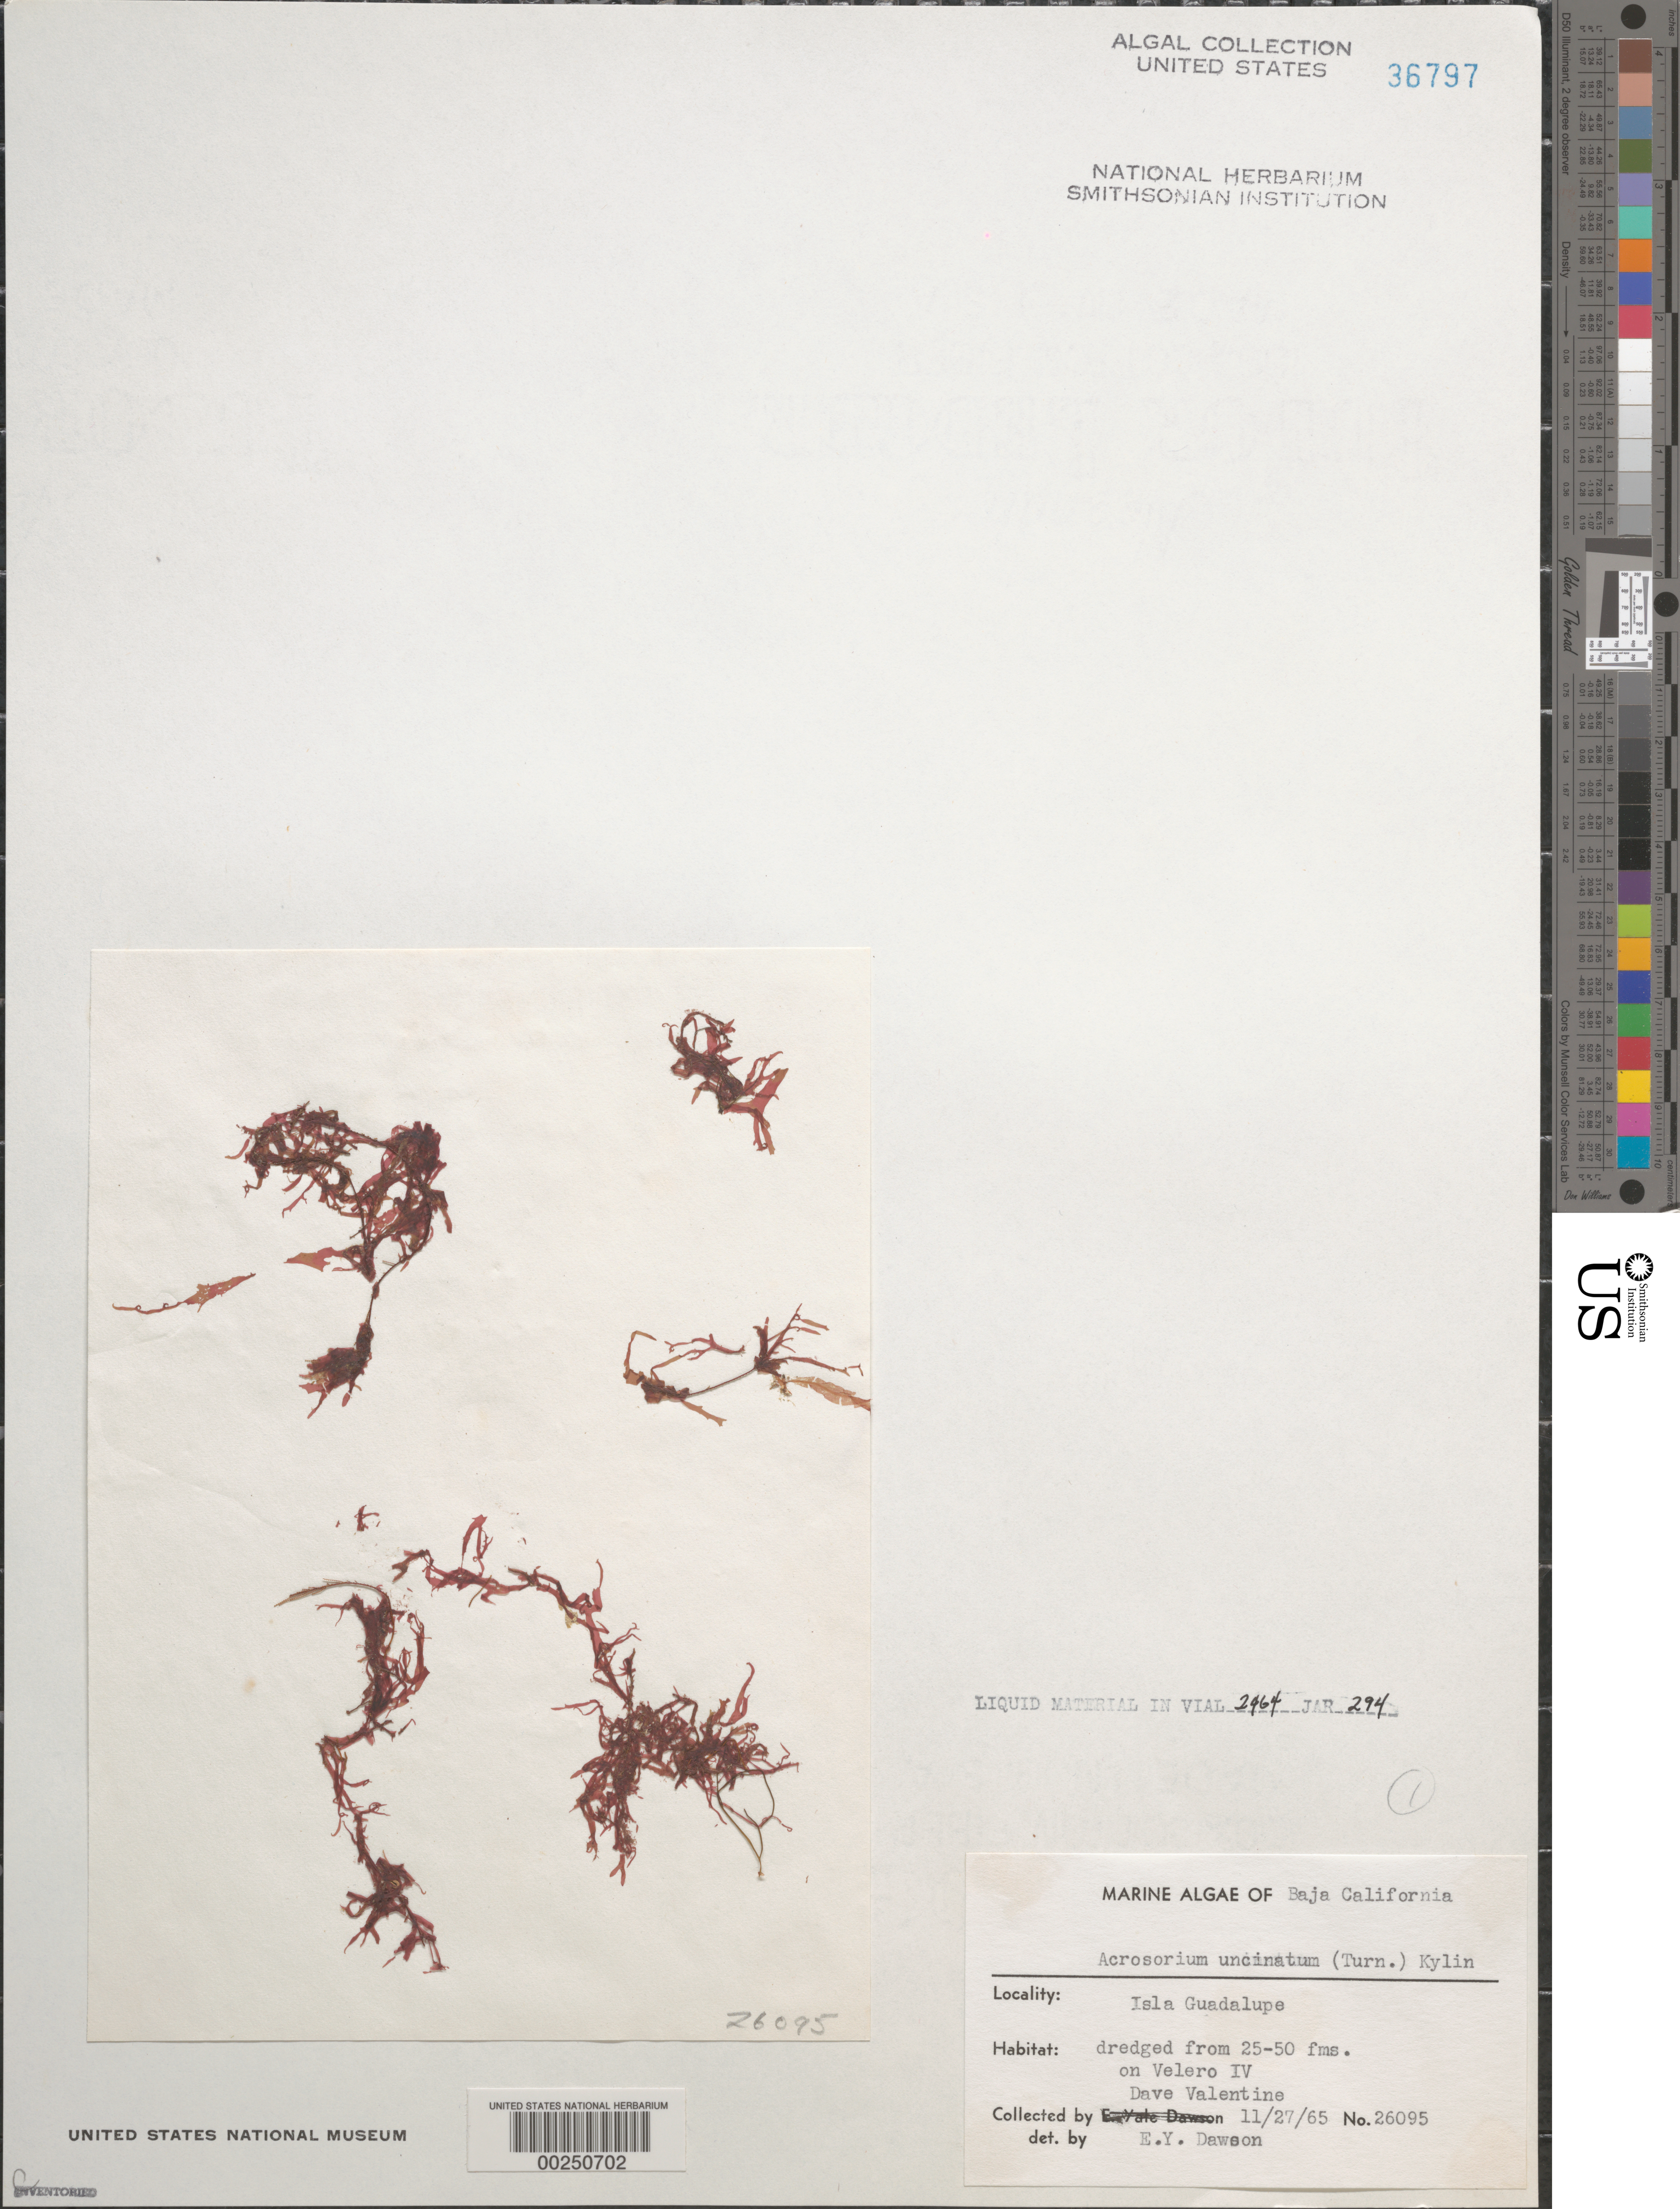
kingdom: Plantae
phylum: Rhodophyta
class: Florideophyceae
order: Ceramiales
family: Delesseriaceae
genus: Cryptopleura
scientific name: Cryptopleura ramosa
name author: (Huds.) L.M. Newton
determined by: Algae name updating Project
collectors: D. Valentine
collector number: EYD 26095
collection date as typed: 27 Nov 1965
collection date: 1965-11-27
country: Mexico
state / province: Baja California Norte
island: Isla Guadalupe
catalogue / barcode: US 36797